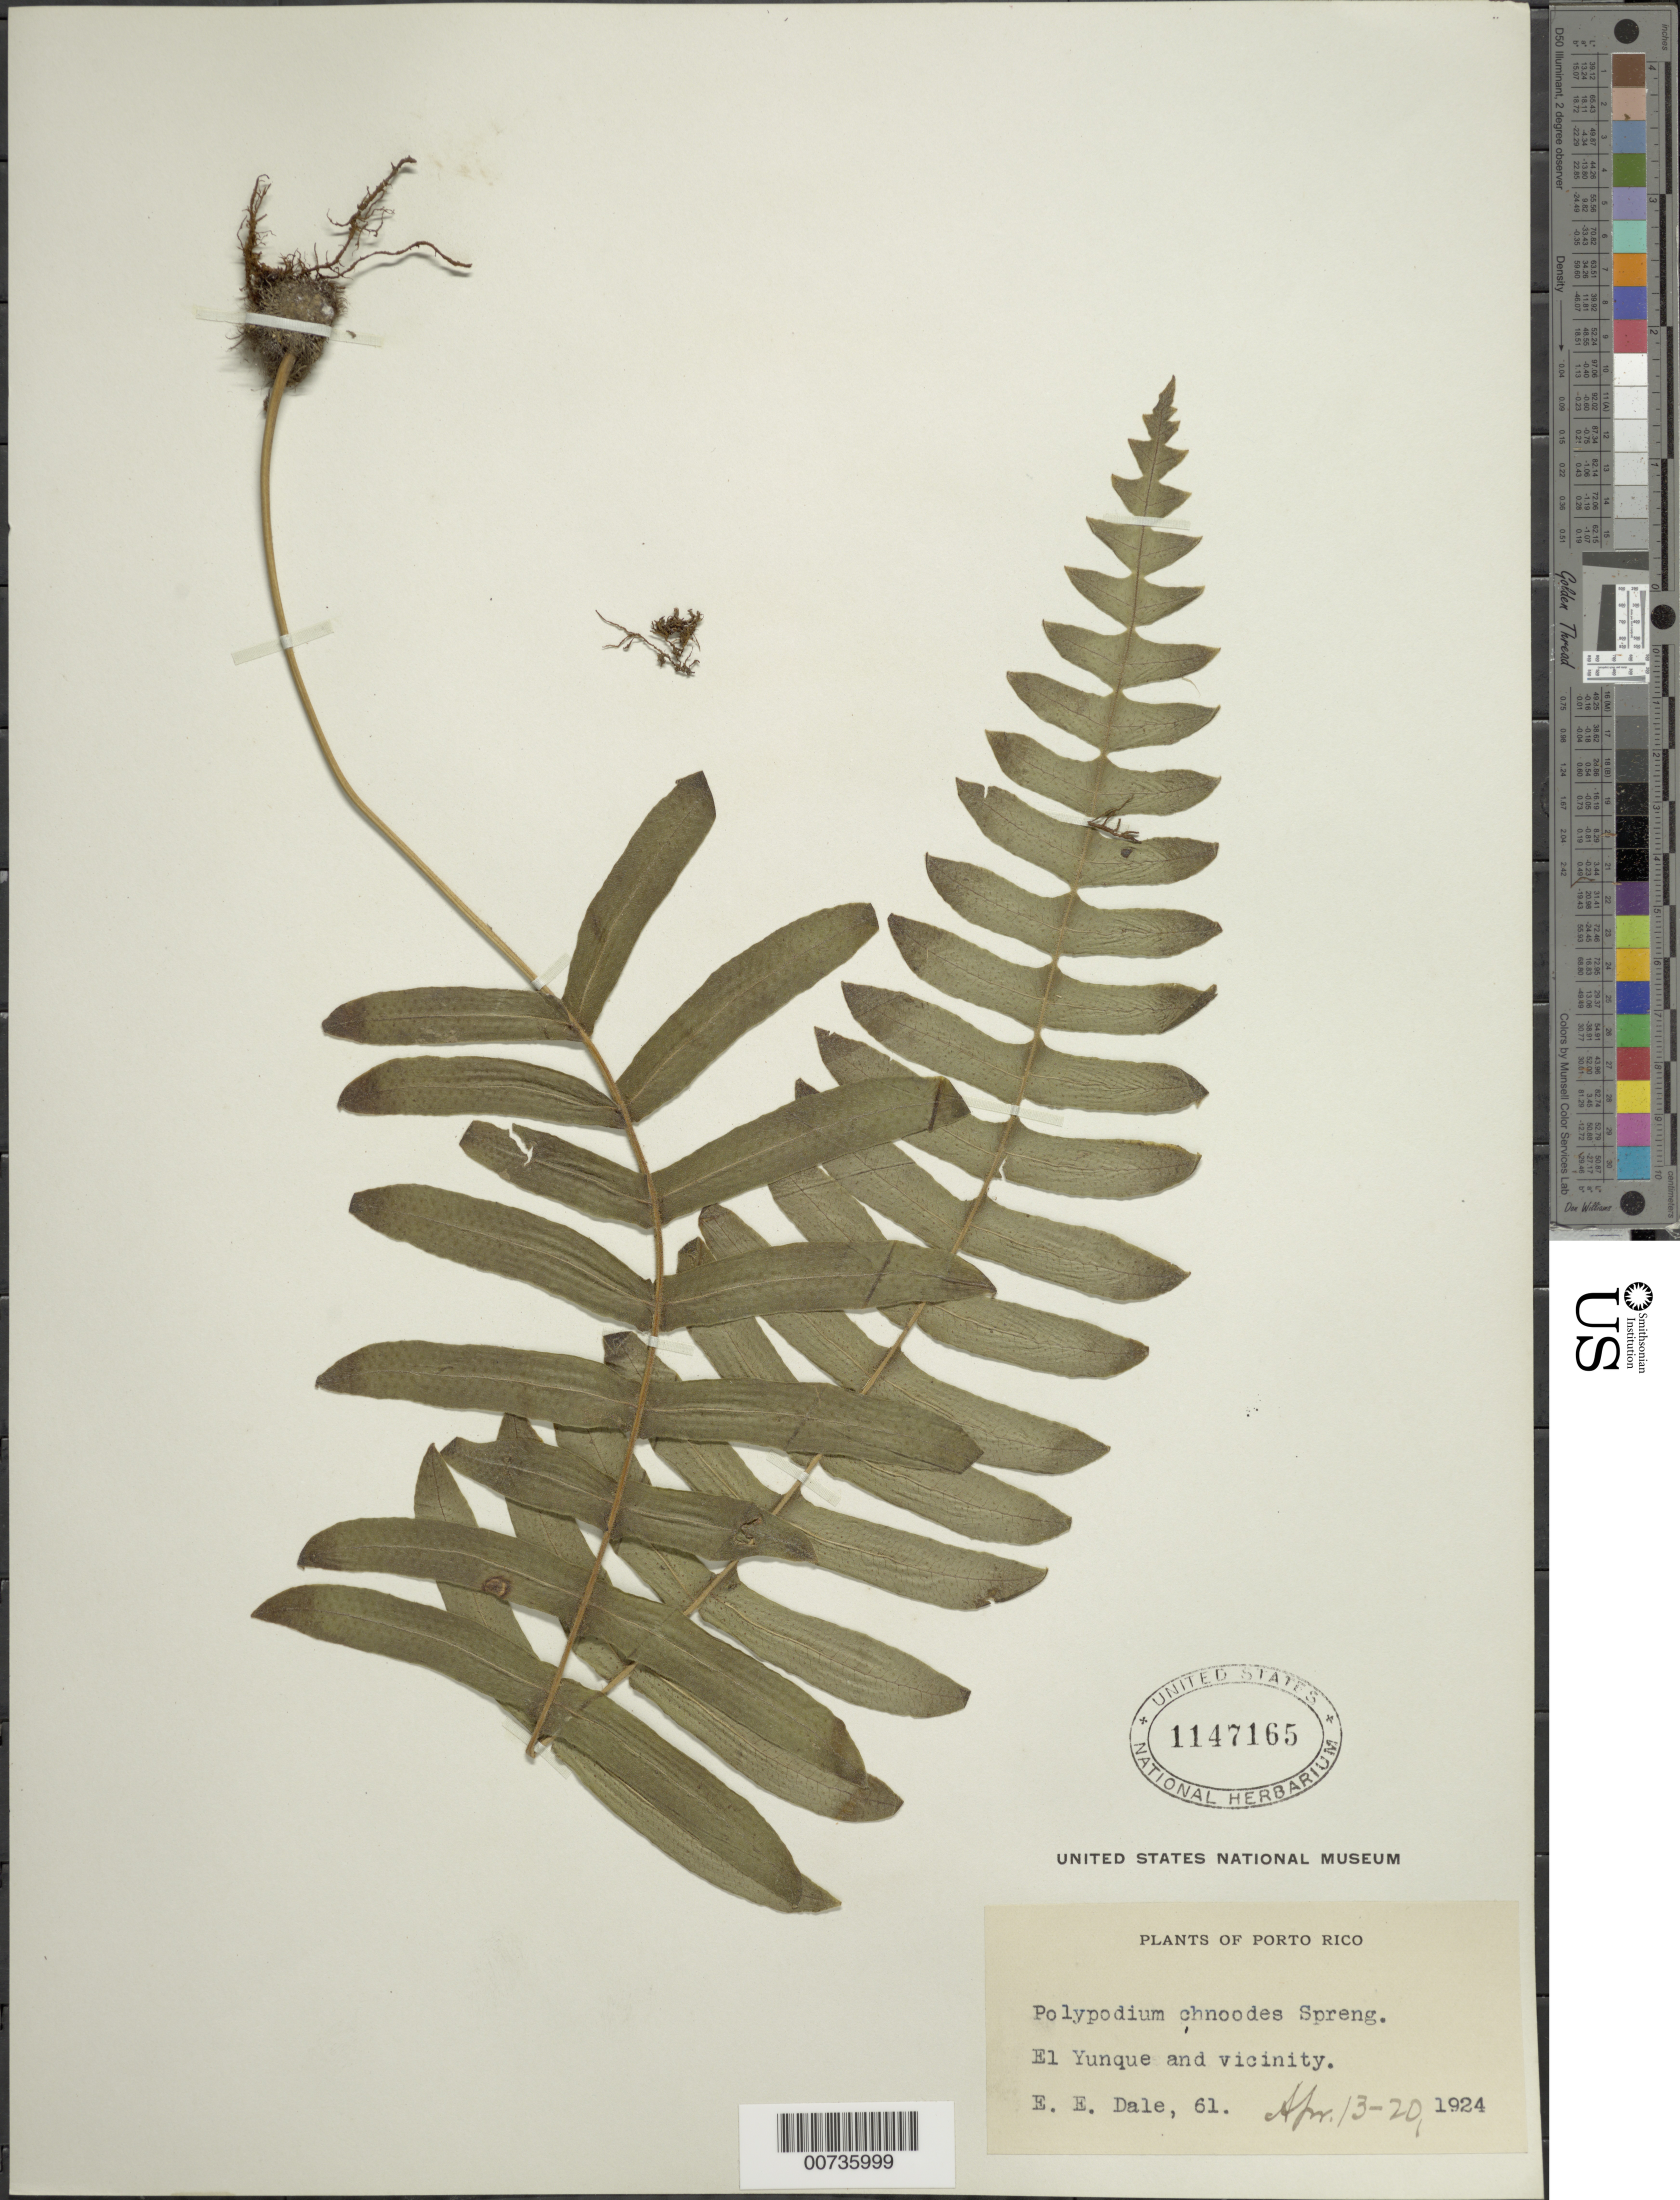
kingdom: Plantae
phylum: Tracheophyta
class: Polypodiopsida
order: Polypodiales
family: Polypodiaceae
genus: Serpocaulon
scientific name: Serpocaulon dissimile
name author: (L.) A.R. Sm.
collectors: E. Dale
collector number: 61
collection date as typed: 13 Apr 1924 to 20 Apr 1924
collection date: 1924-04-13/1924-04-20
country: Puerto Rico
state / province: Río Grande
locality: El Yunque & vicinity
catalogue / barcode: US 1147165